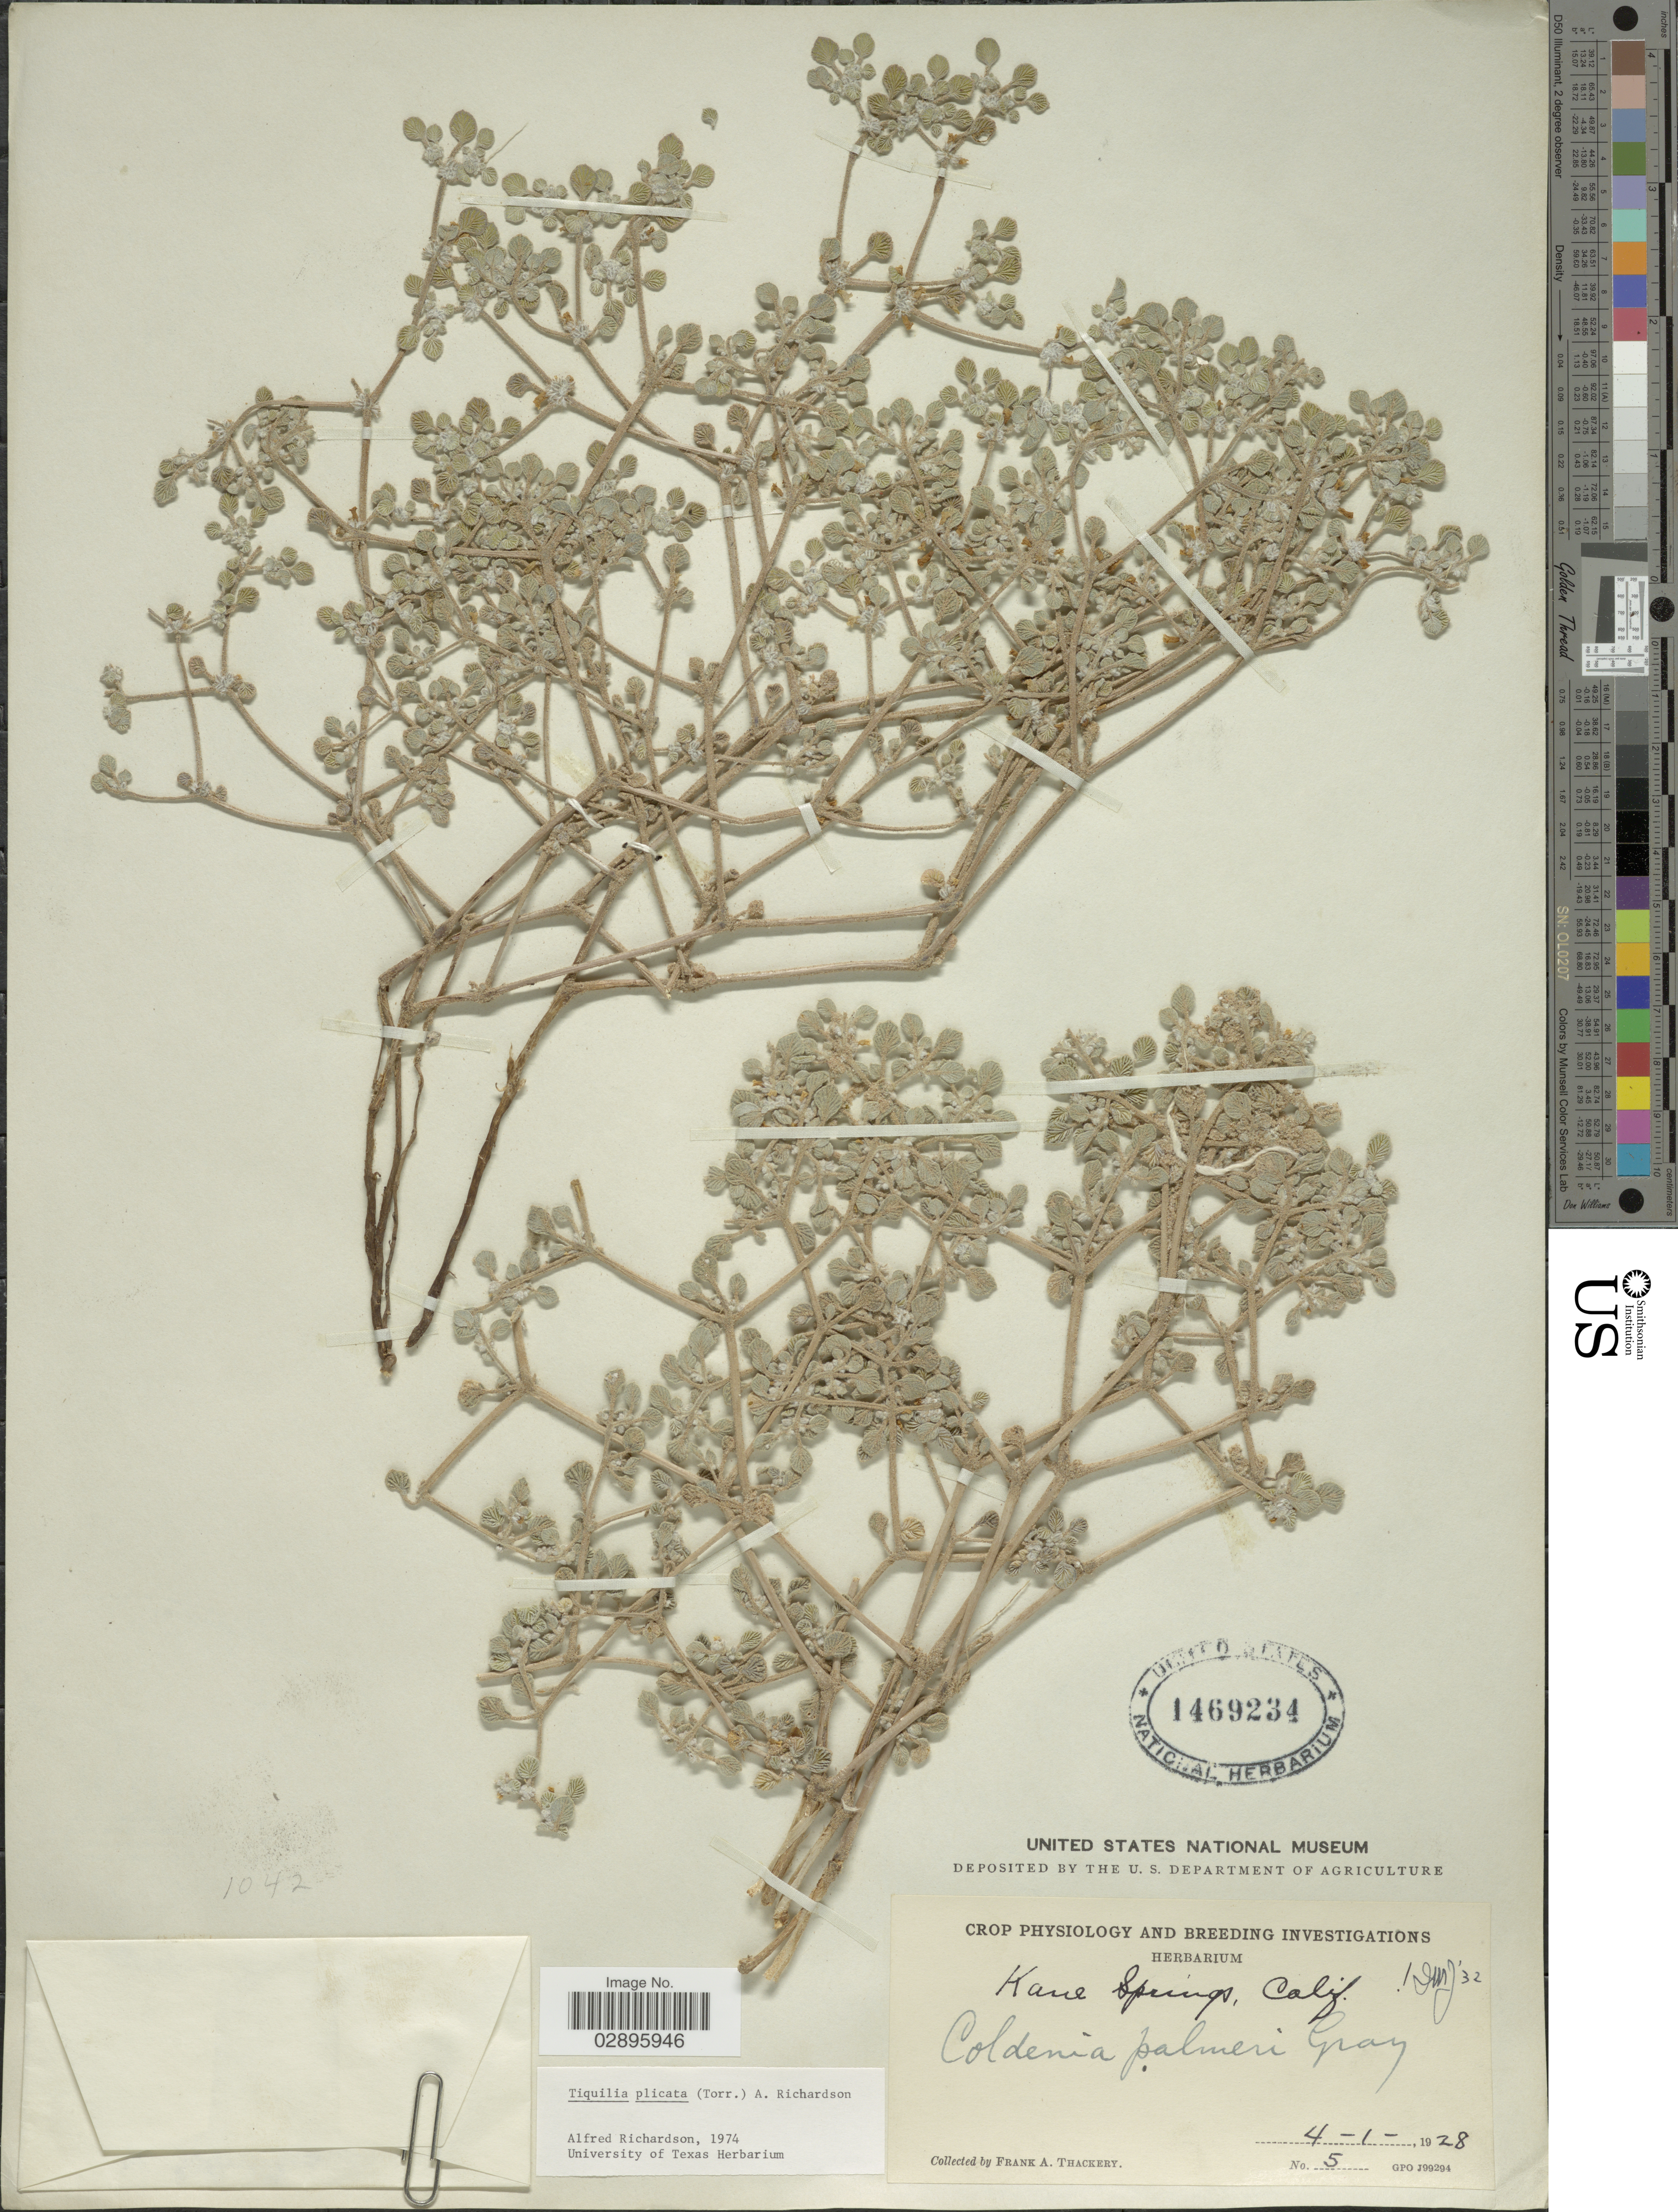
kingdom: Plantae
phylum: Tracheophyta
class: Magnoliopsida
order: Boraginales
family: Ehretiaceae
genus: Tiquilia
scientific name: Tiquilia plicata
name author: Torr.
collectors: F. Thackery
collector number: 5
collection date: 1928-04-01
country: United States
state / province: California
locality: Kane Springs.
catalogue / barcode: US 1469234